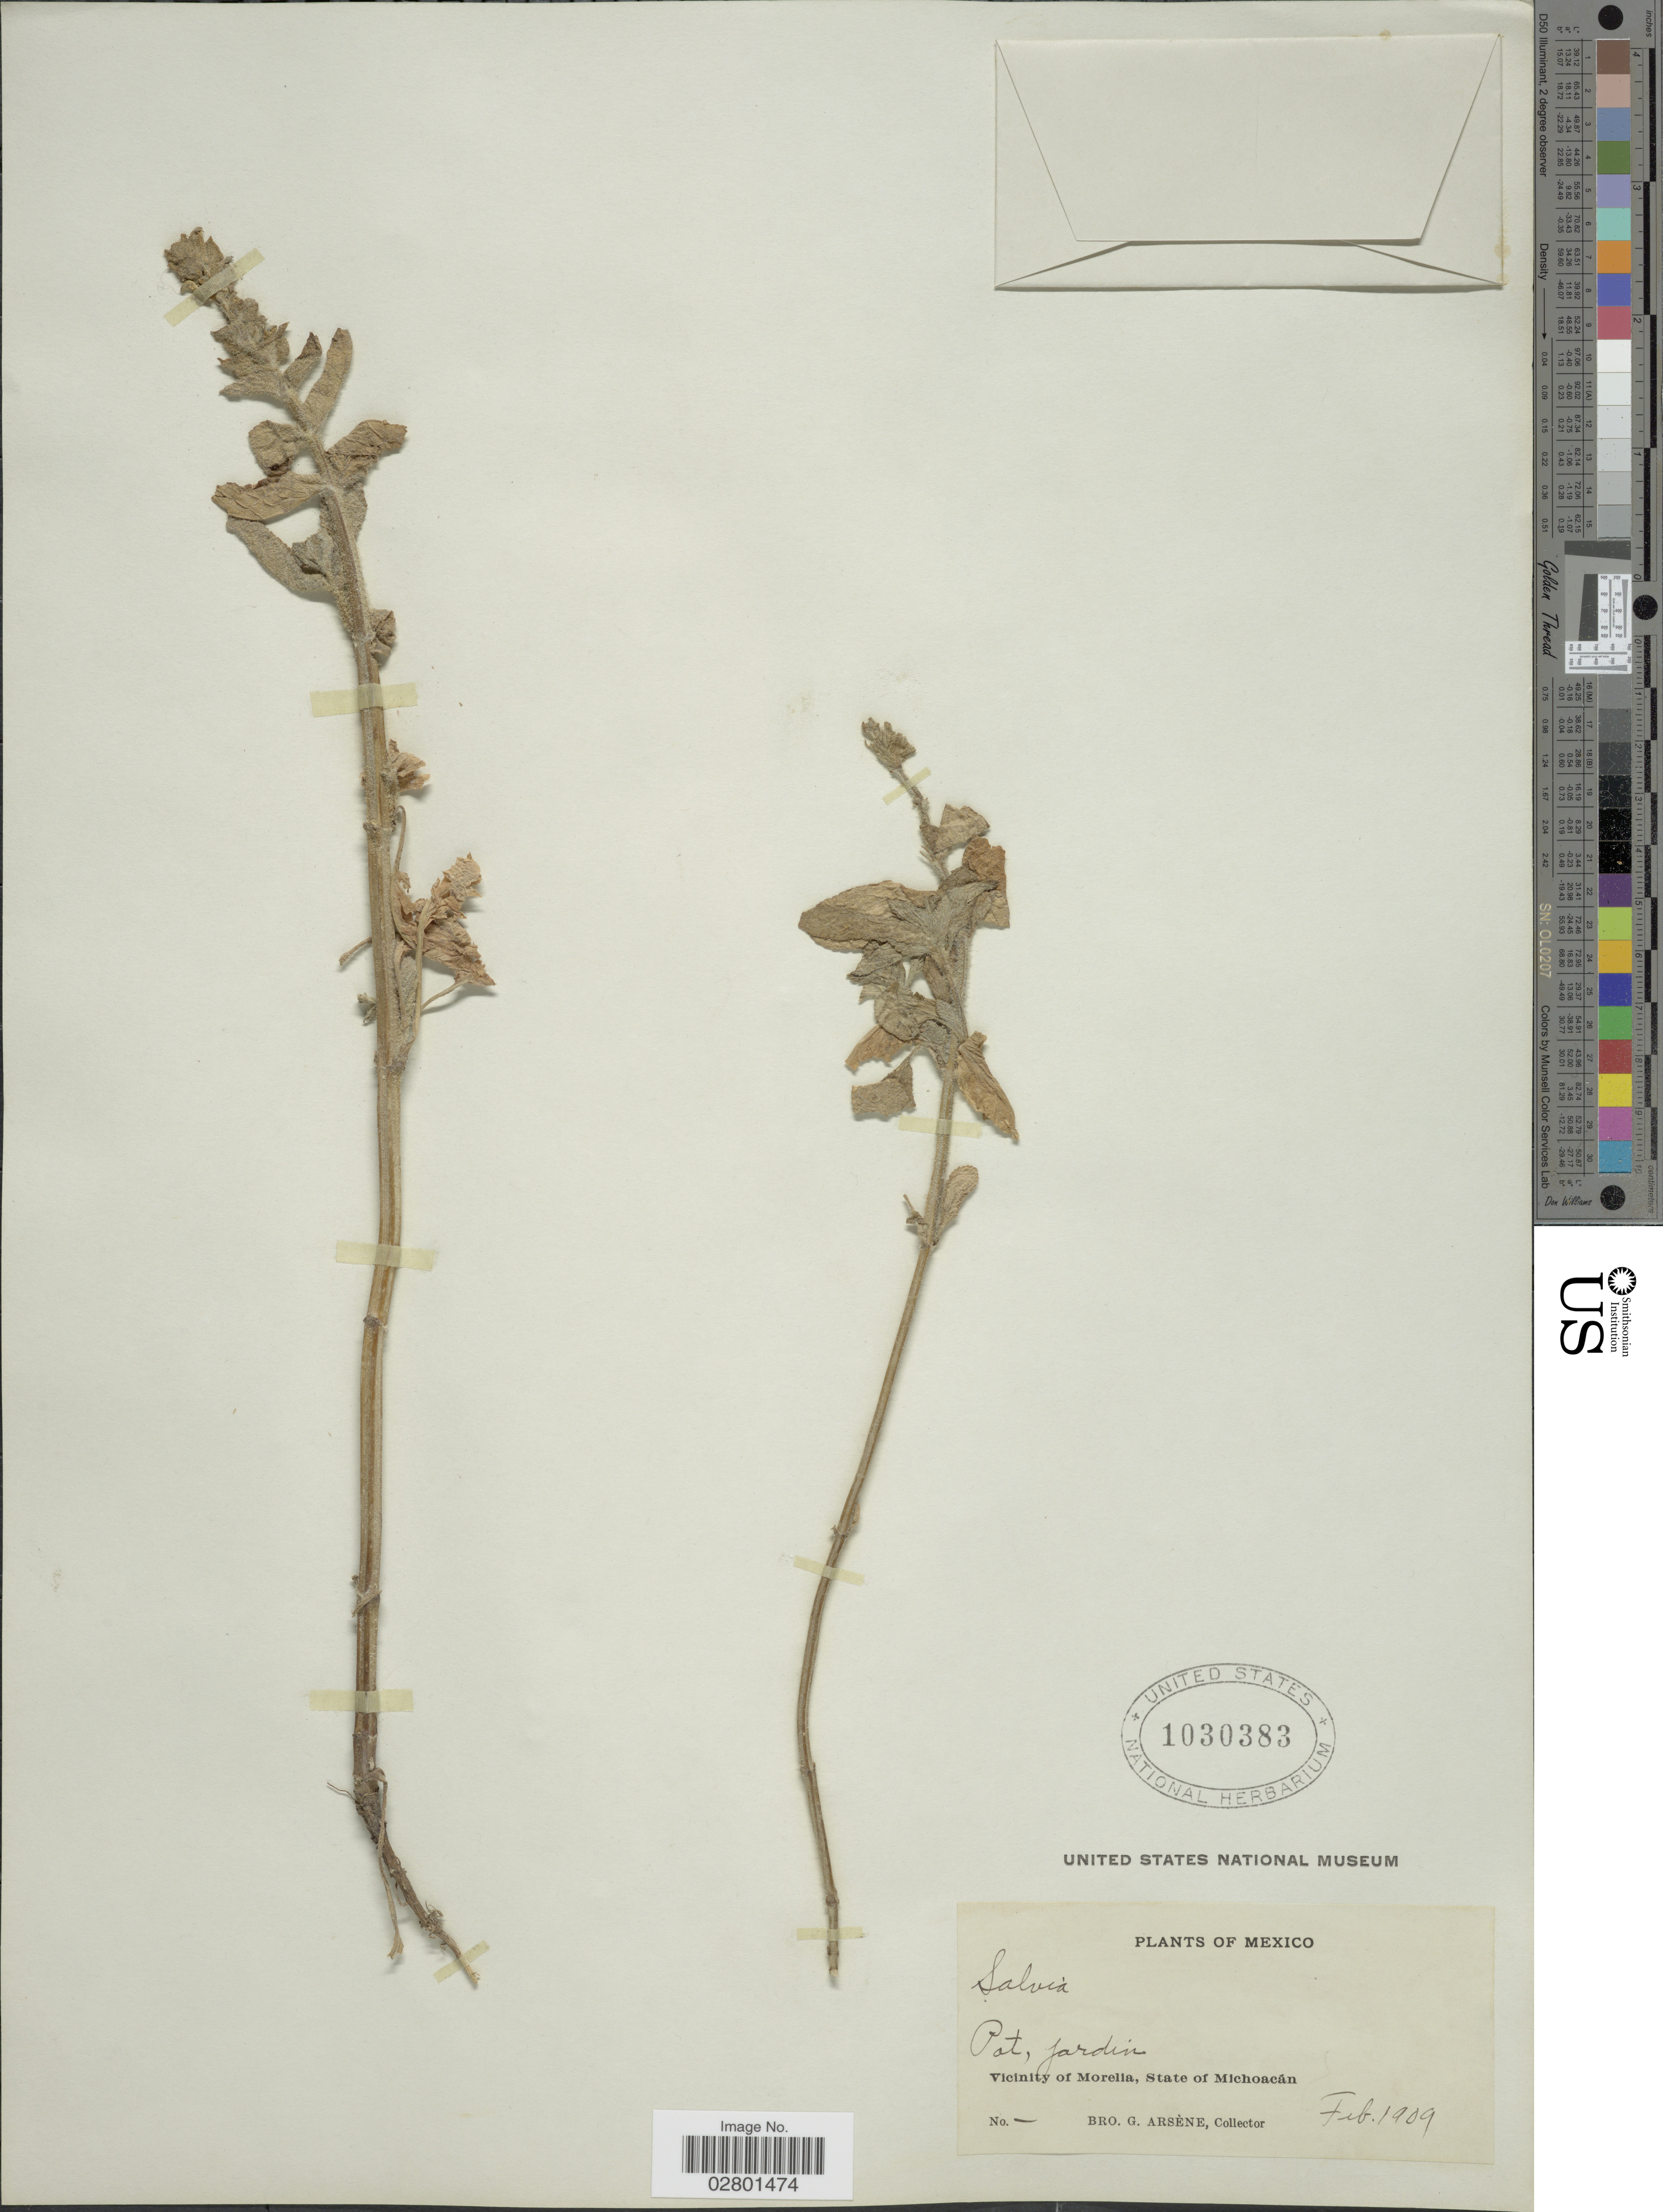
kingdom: Plantae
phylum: Tracheophyta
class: Magnoliopsida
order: Lamiales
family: Lamiaceae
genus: Salvia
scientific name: Salvia hirsuta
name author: Jacq.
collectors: Bro. G. Arsène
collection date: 1909-02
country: Mexico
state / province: Michoacán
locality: Vicinity of Morelia.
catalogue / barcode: US 1030383